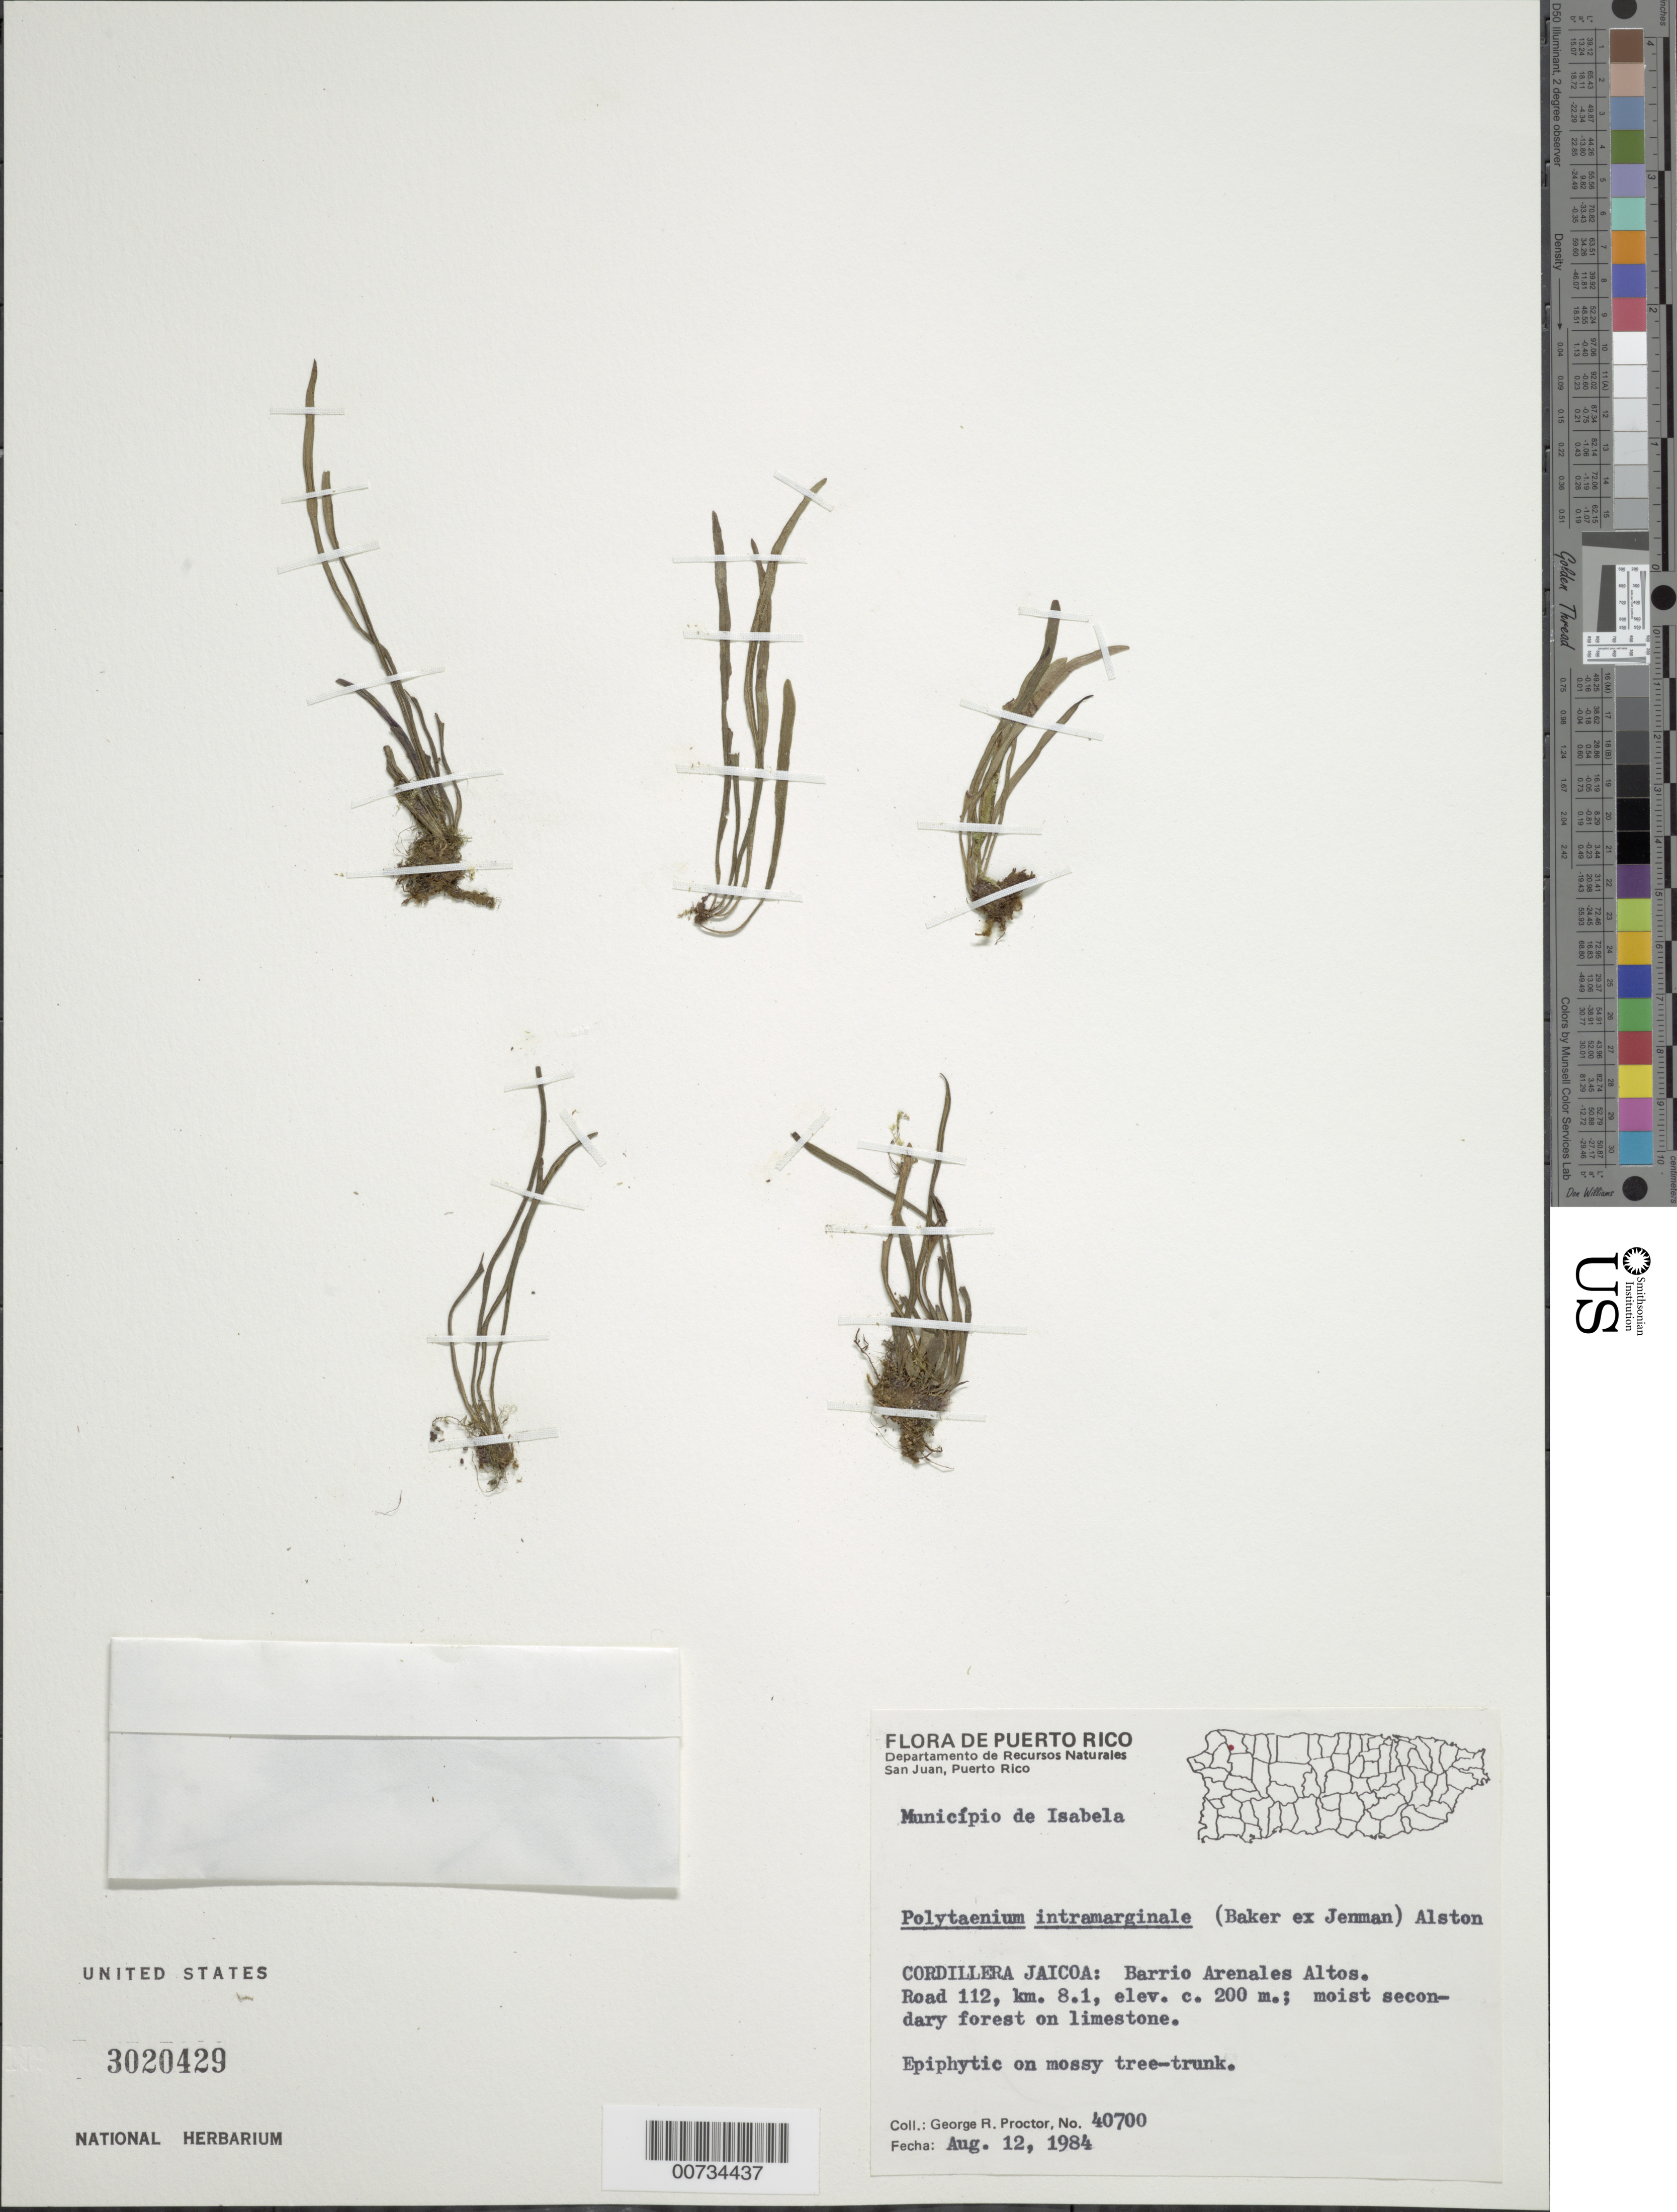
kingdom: Plantae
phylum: Tracheophyta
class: Polypodiopsida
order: Polypodiales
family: Pteridaceae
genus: Polytaenium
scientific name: Polytaenium lineatum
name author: (Sw.) J. Sm.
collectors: G. R. Proctor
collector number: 40700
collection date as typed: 12 Aug 1984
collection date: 1984-08-12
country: Puerto Rico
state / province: Isabela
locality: Mun. Isabela, Cordillera Jaicoa: Barrio Arenales Altos, Road 112, km 8.1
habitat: Moist secondary forest on limestone; epiphytic on mossy tree-trunk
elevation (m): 200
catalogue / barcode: US 3020429